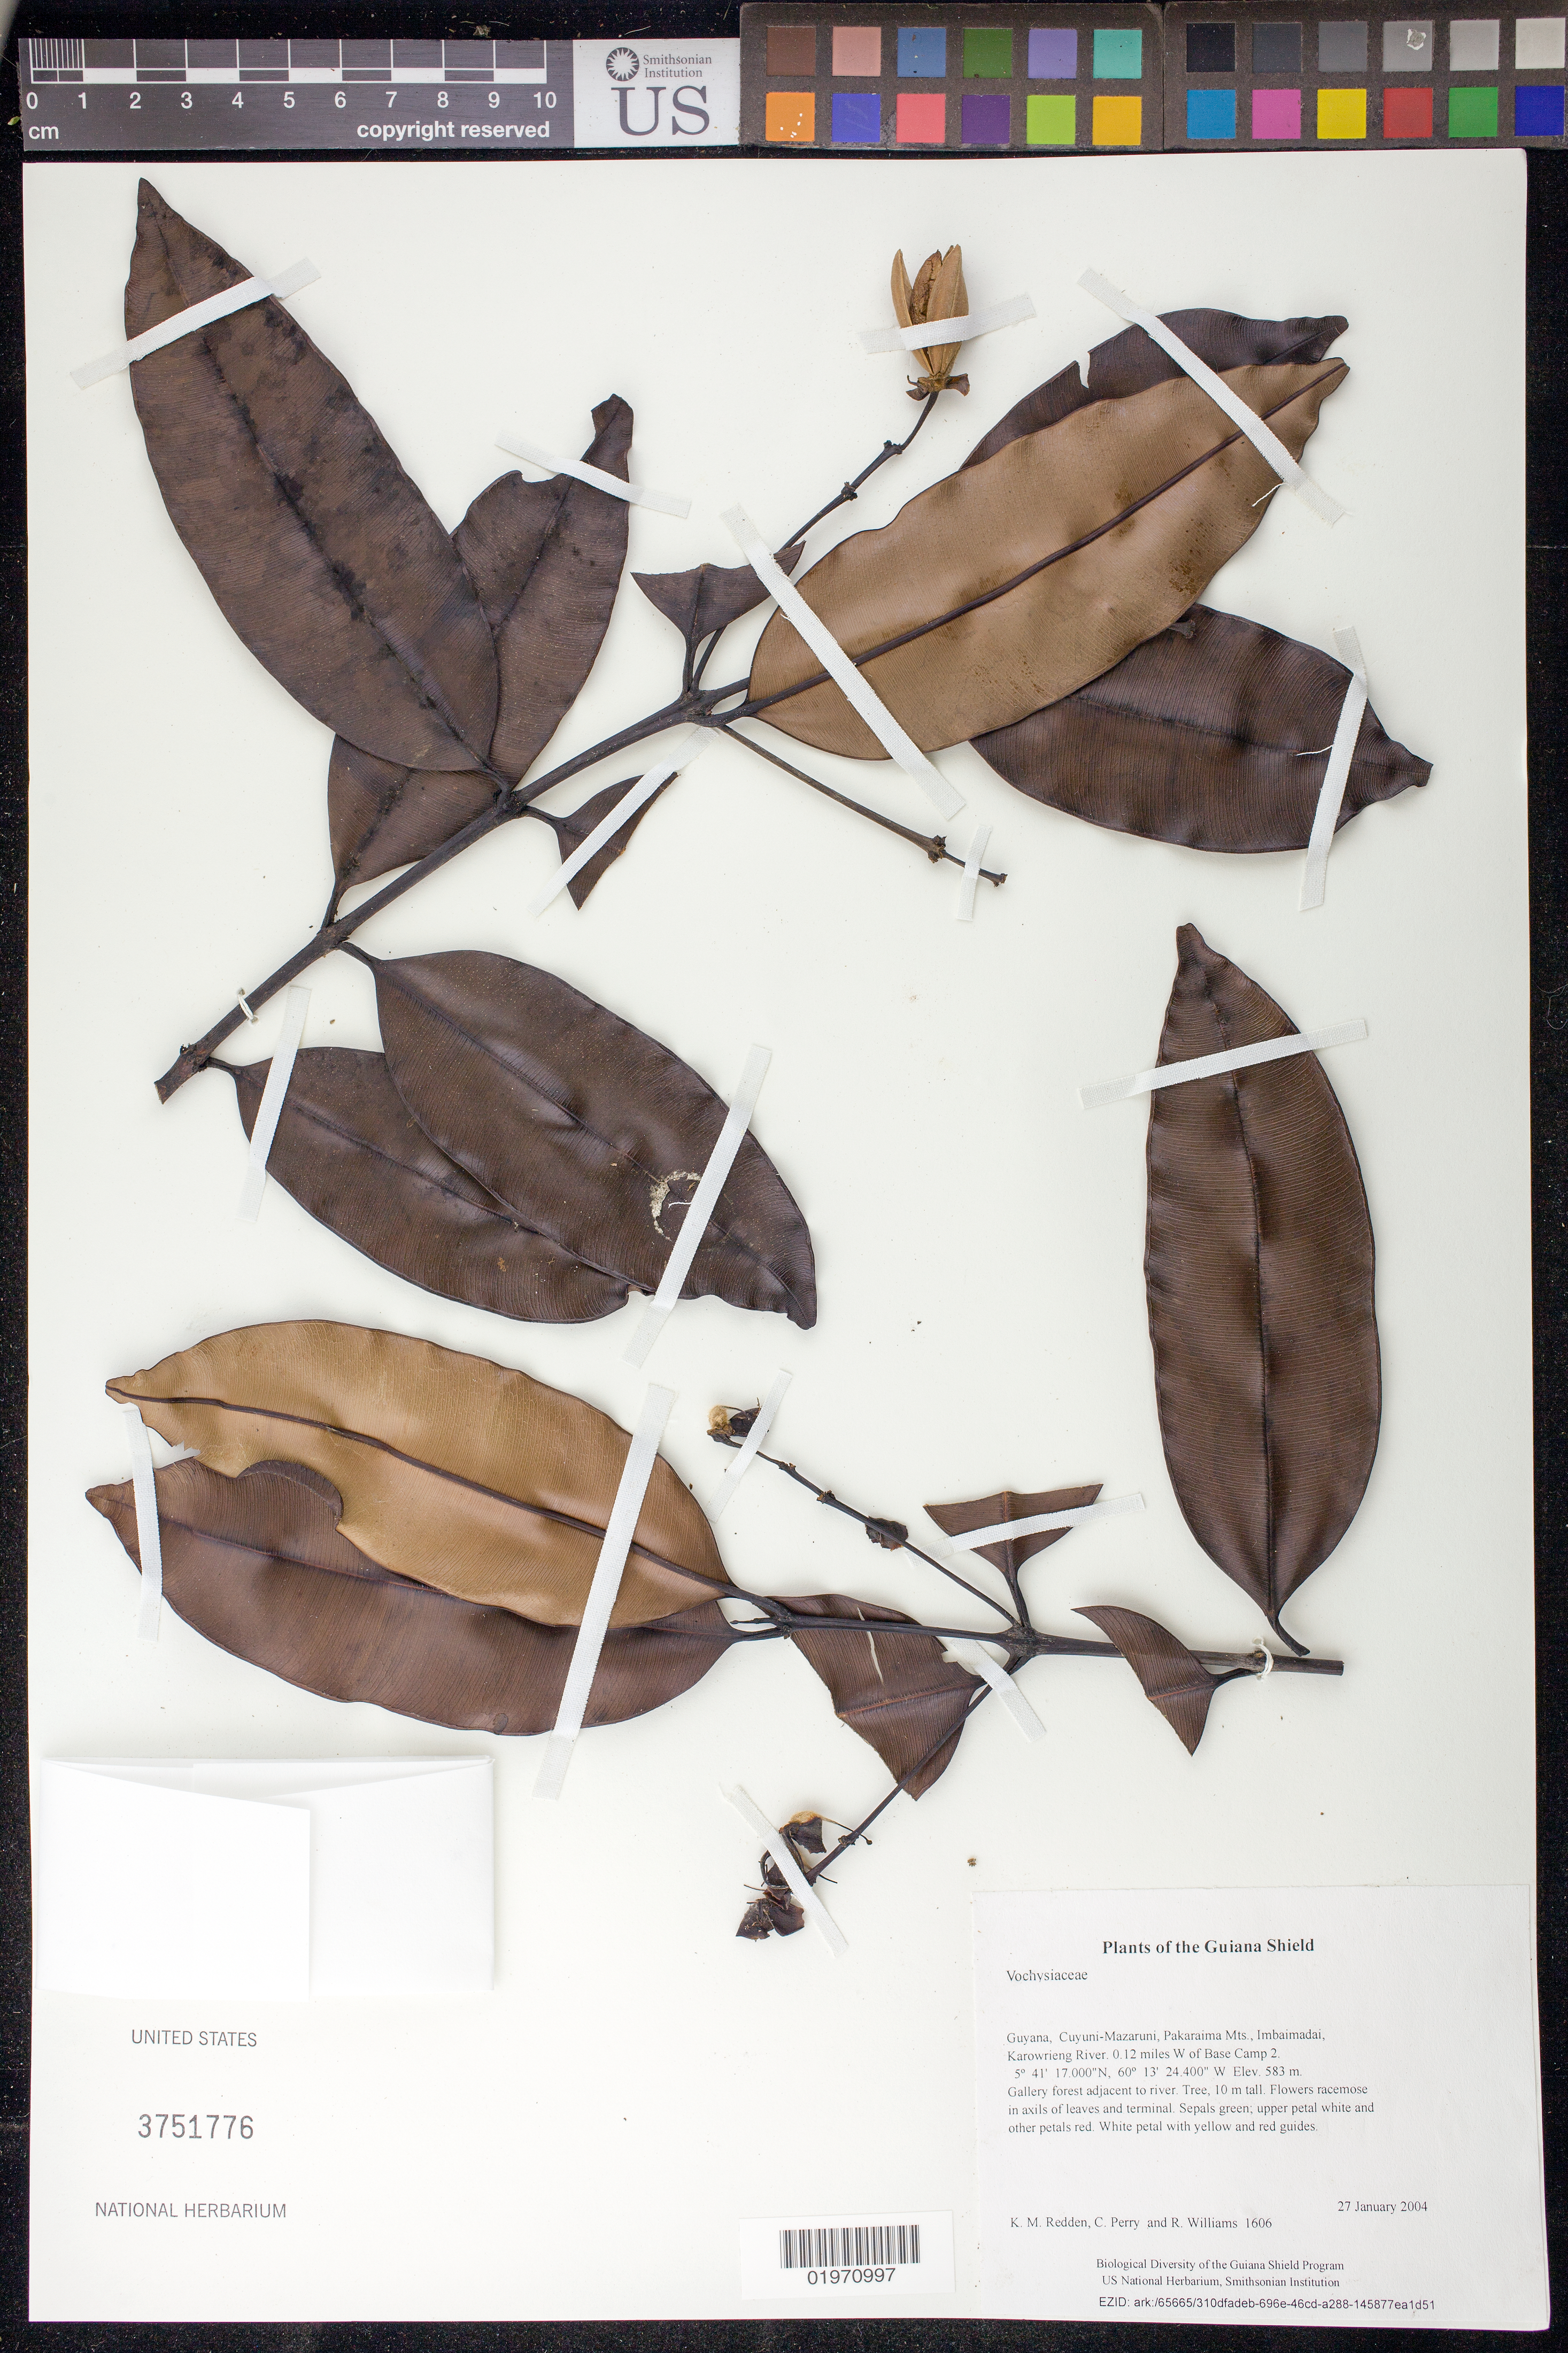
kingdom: Plantae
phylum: Tracheophyta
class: Magnoliopsida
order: Myrtales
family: Vochysiaceae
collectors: K. M. Redden, C. Perry & R. Williams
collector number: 1606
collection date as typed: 27 January 2004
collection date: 2004-01-27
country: Guyana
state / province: Cuyuni-Mazaruni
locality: Pakaraima Mts., Imbaimadai, Karowrieng River. 0.12 miles W of Base Camp 2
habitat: Gallery forest adjacent to river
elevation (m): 583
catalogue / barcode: US 3751776